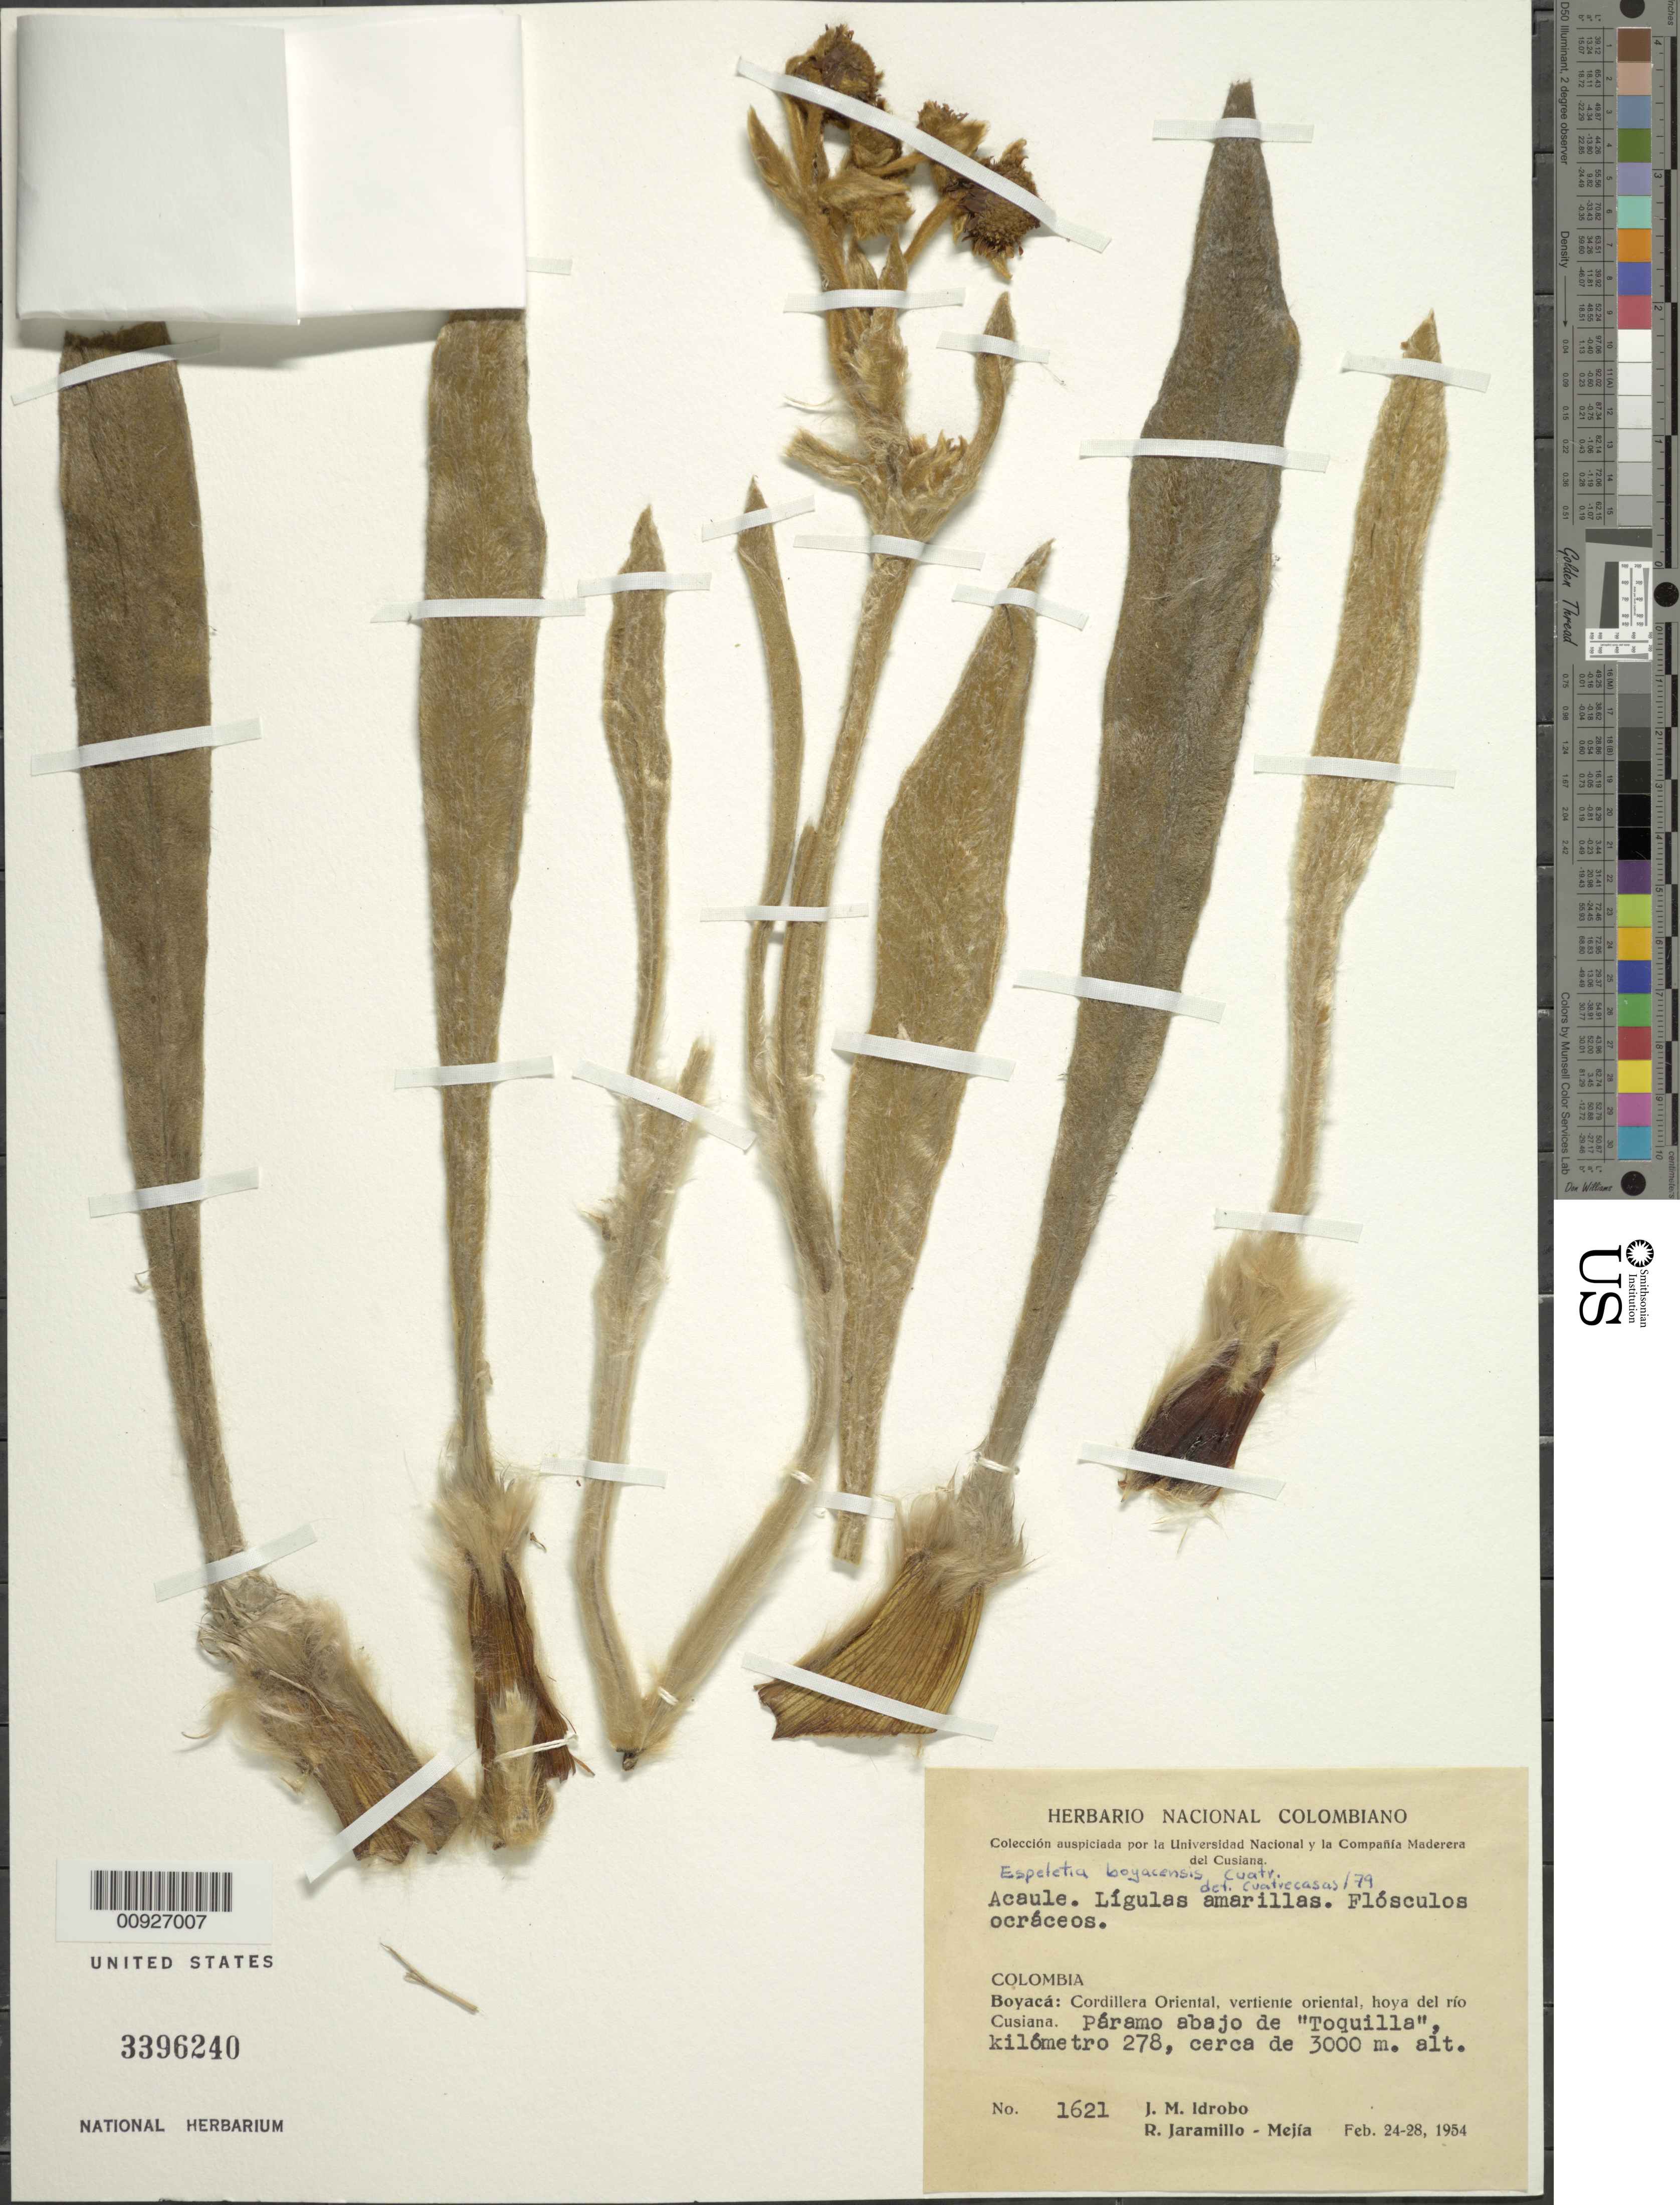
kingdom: Plantae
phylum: Tracheophyta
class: Magnoliopsida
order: Asterales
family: Asteraceae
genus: Espeletia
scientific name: Espeletia boyacensis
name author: Cuatrec.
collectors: J. M. Idrobo & R. Jaramillo M.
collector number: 1621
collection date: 1954-02-24/1954-02-28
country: Colombia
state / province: Boyacá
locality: Cordillera Oriental, vertiente oriental, hoya del rio Cusiana. Páramo debajo de "Toquilla", kilómetro 278, cerca de 3000 m. alt.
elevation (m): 3000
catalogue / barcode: US 3396240